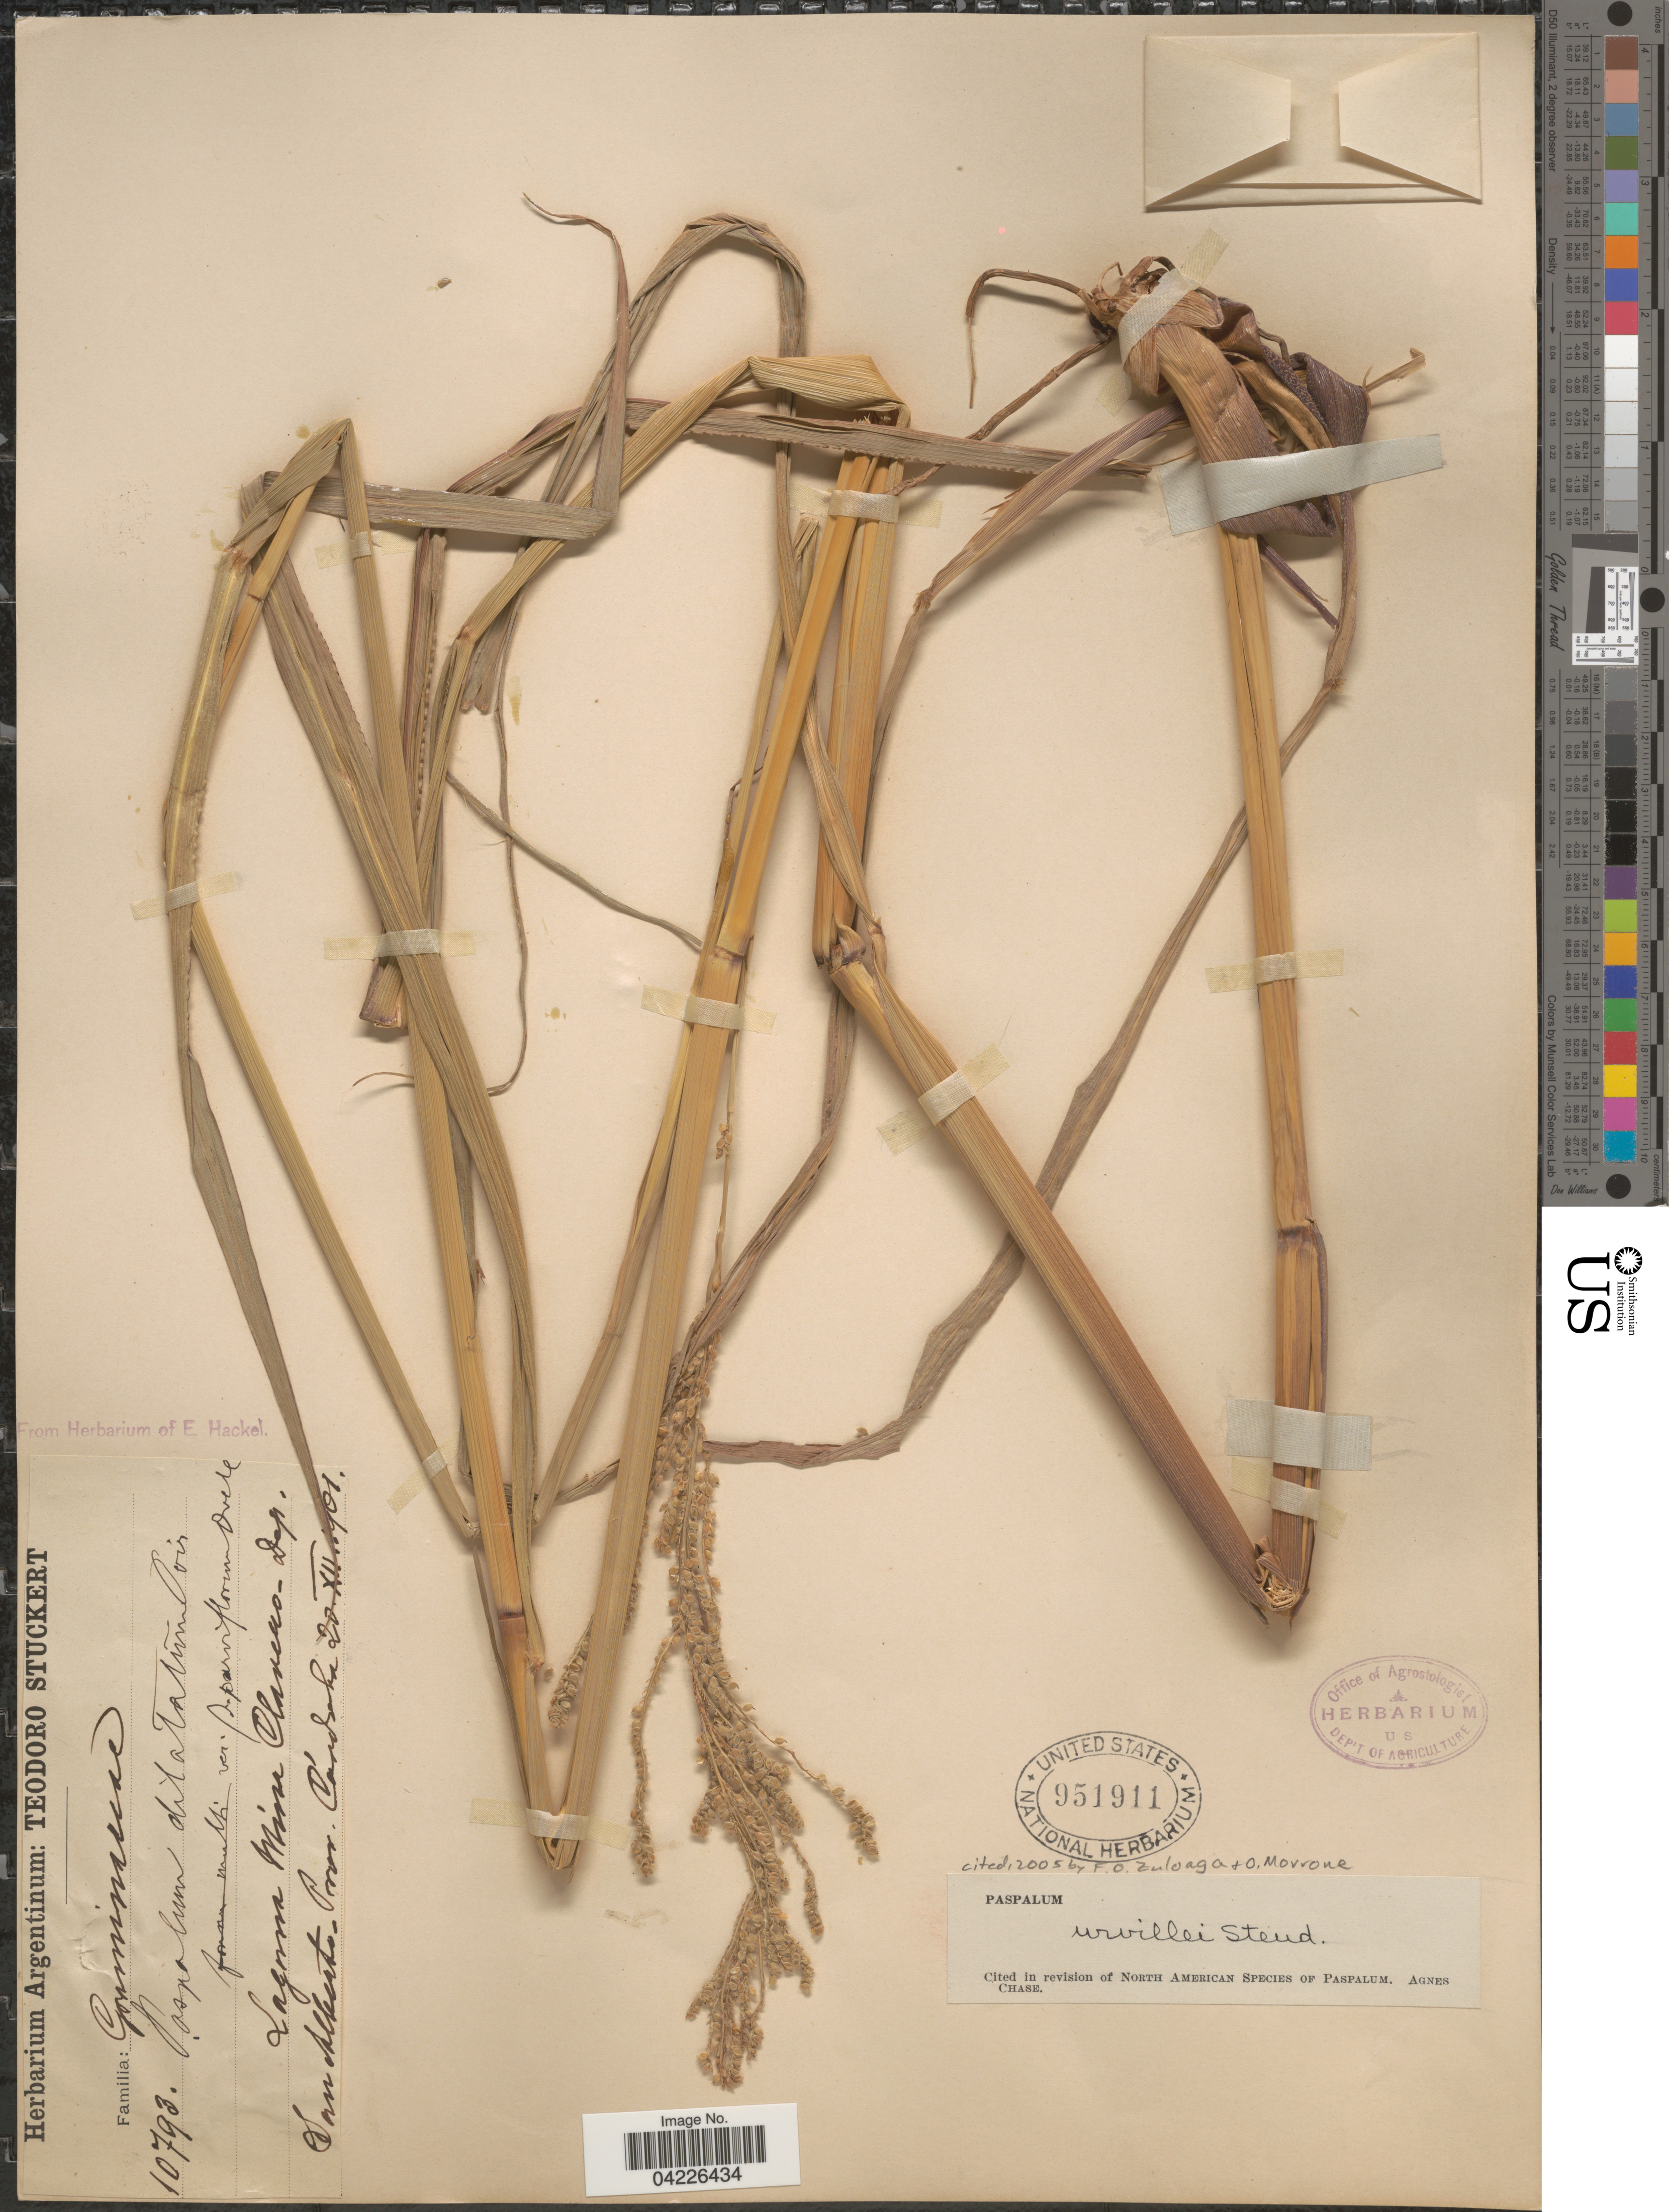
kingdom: Plantae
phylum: Tracheophyta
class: Liliopsida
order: Poales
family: Poaceae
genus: Paspalum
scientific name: Paspalum urvillei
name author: Steud.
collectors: T. Stuckert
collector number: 10793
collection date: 1901-12-20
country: Argentina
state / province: Cordoba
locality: Laguna Mina Clavero - Dep. San Alberto.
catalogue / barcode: US 951911